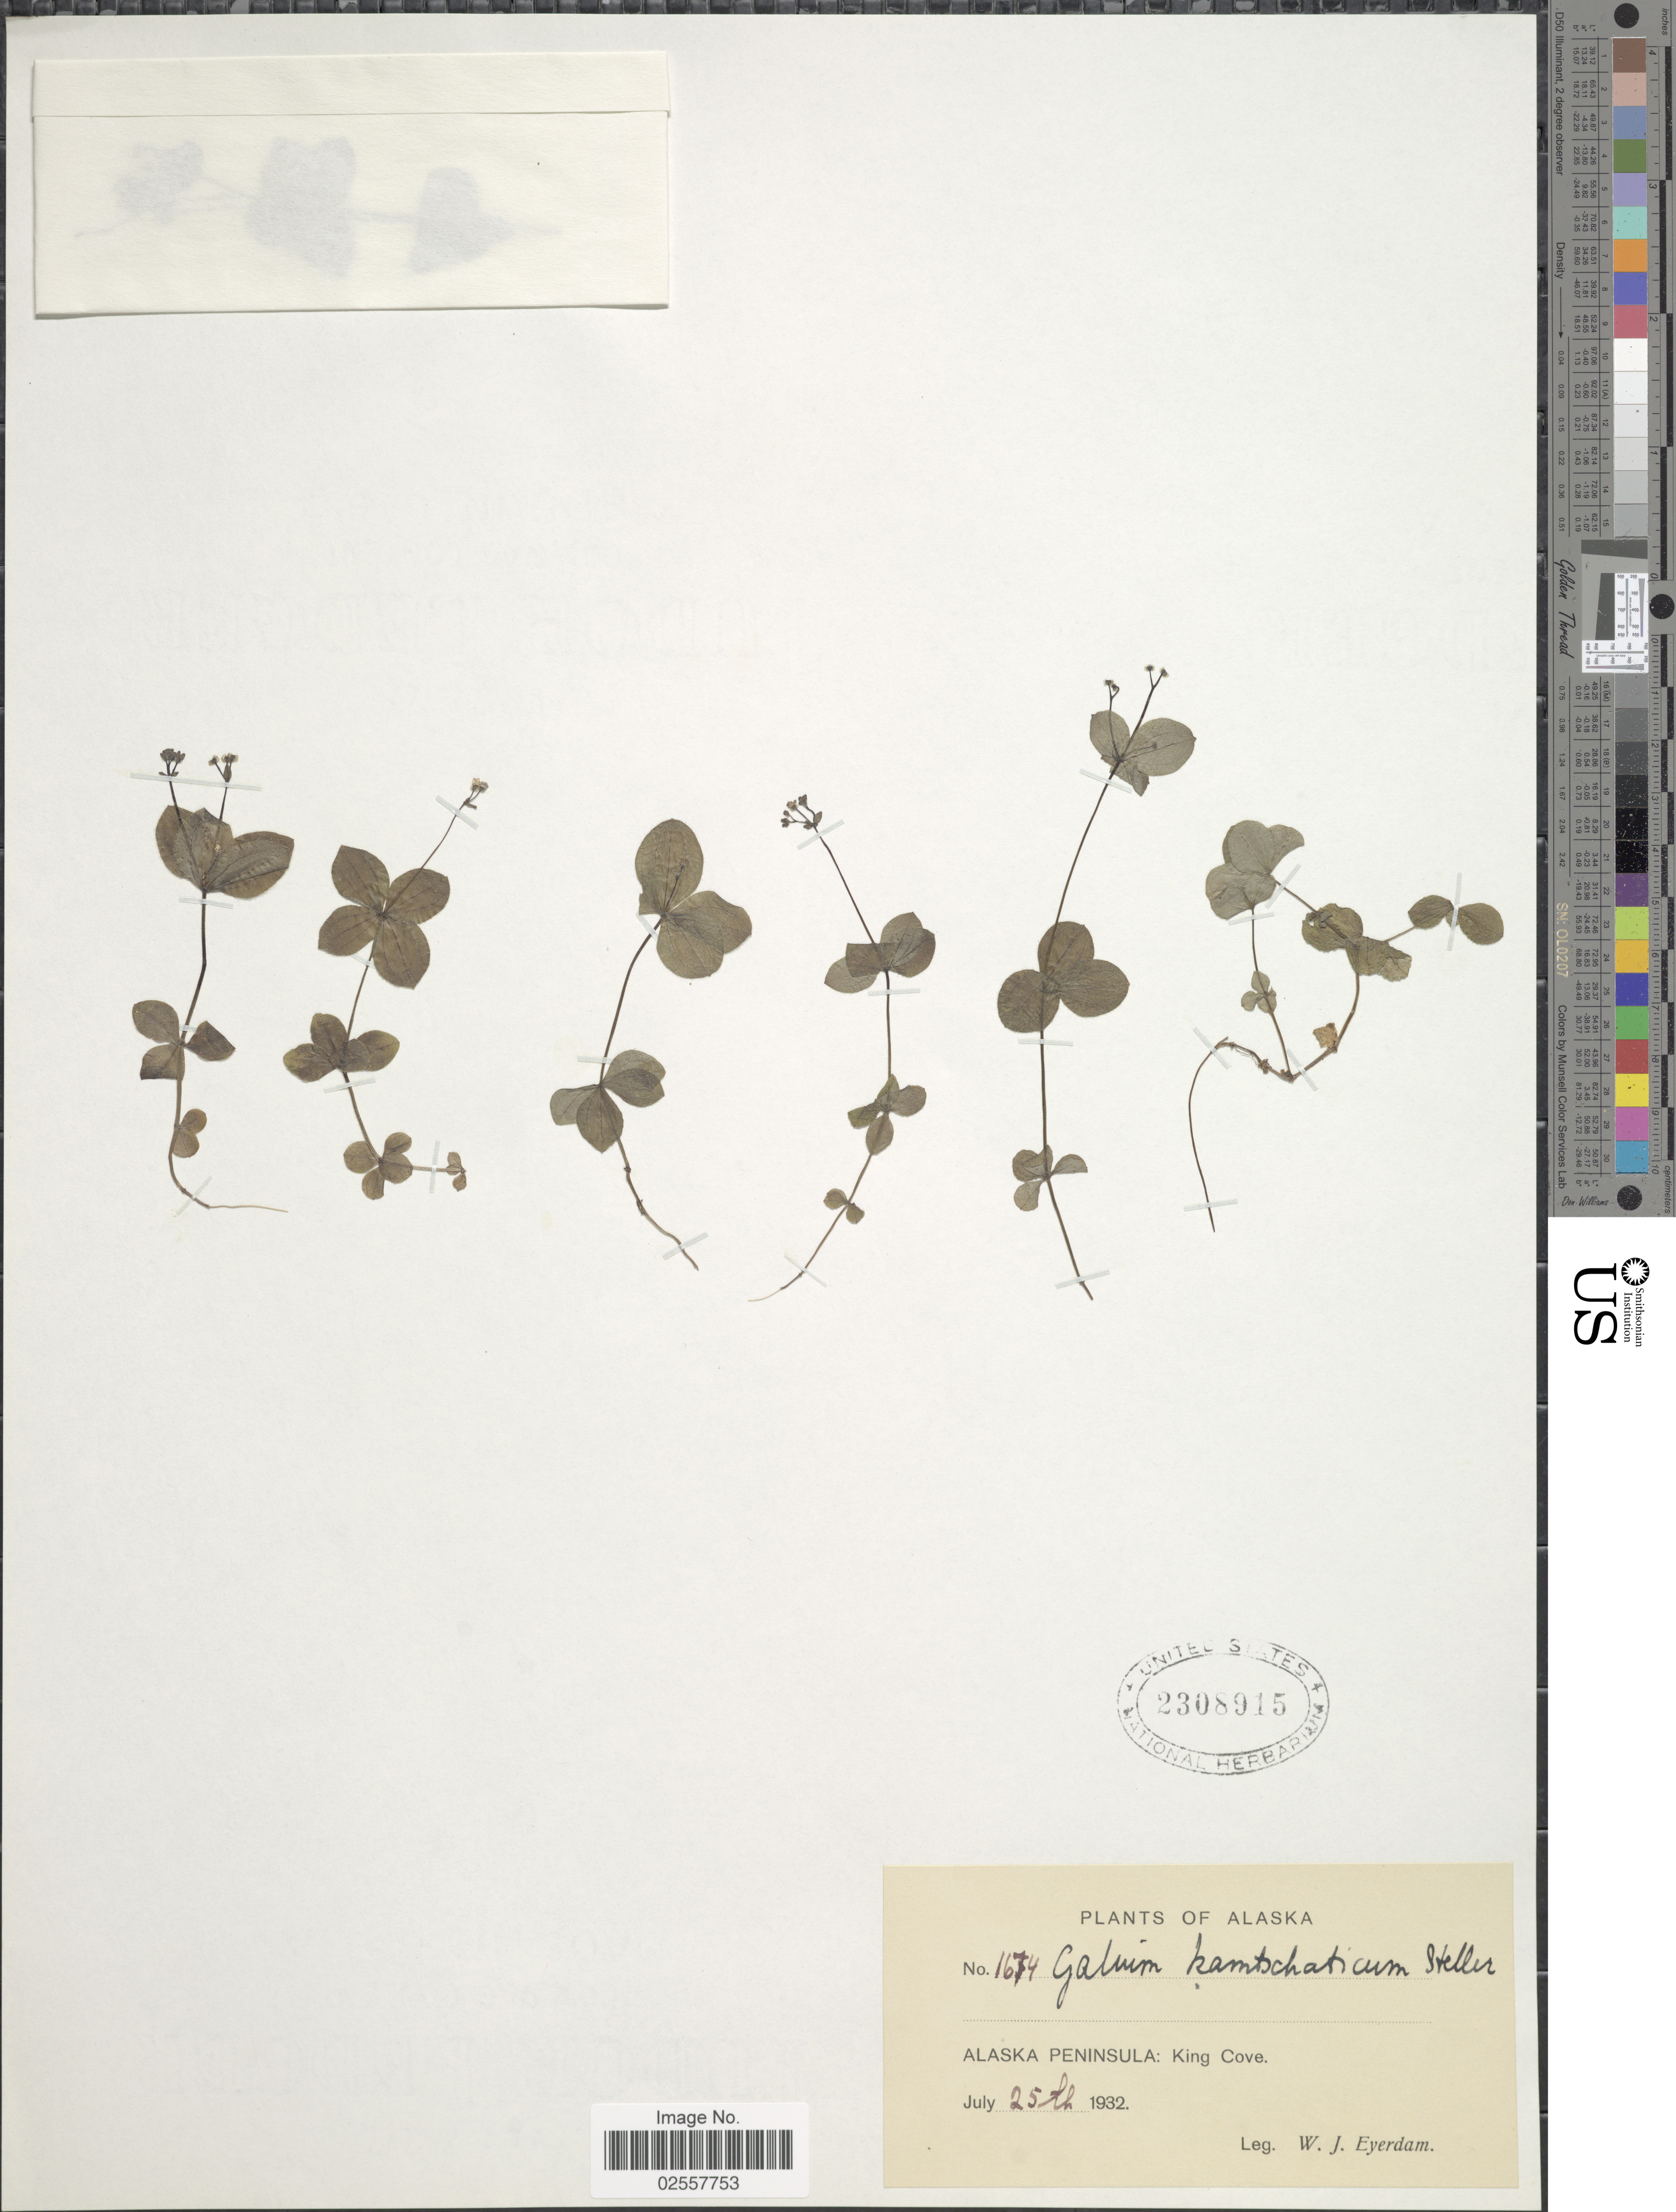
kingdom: Plantae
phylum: Tracheophyta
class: Magnoliopsida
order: Gentianales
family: Rubiaceae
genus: Galium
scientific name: Galium kamtschaticum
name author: Steller ex Schult. & Schult. f.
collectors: W. J. Eyerdam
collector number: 1672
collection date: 1932-07-25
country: United States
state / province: Alaska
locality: Alaska Peninsula: King Cove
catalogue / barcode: US 2308915